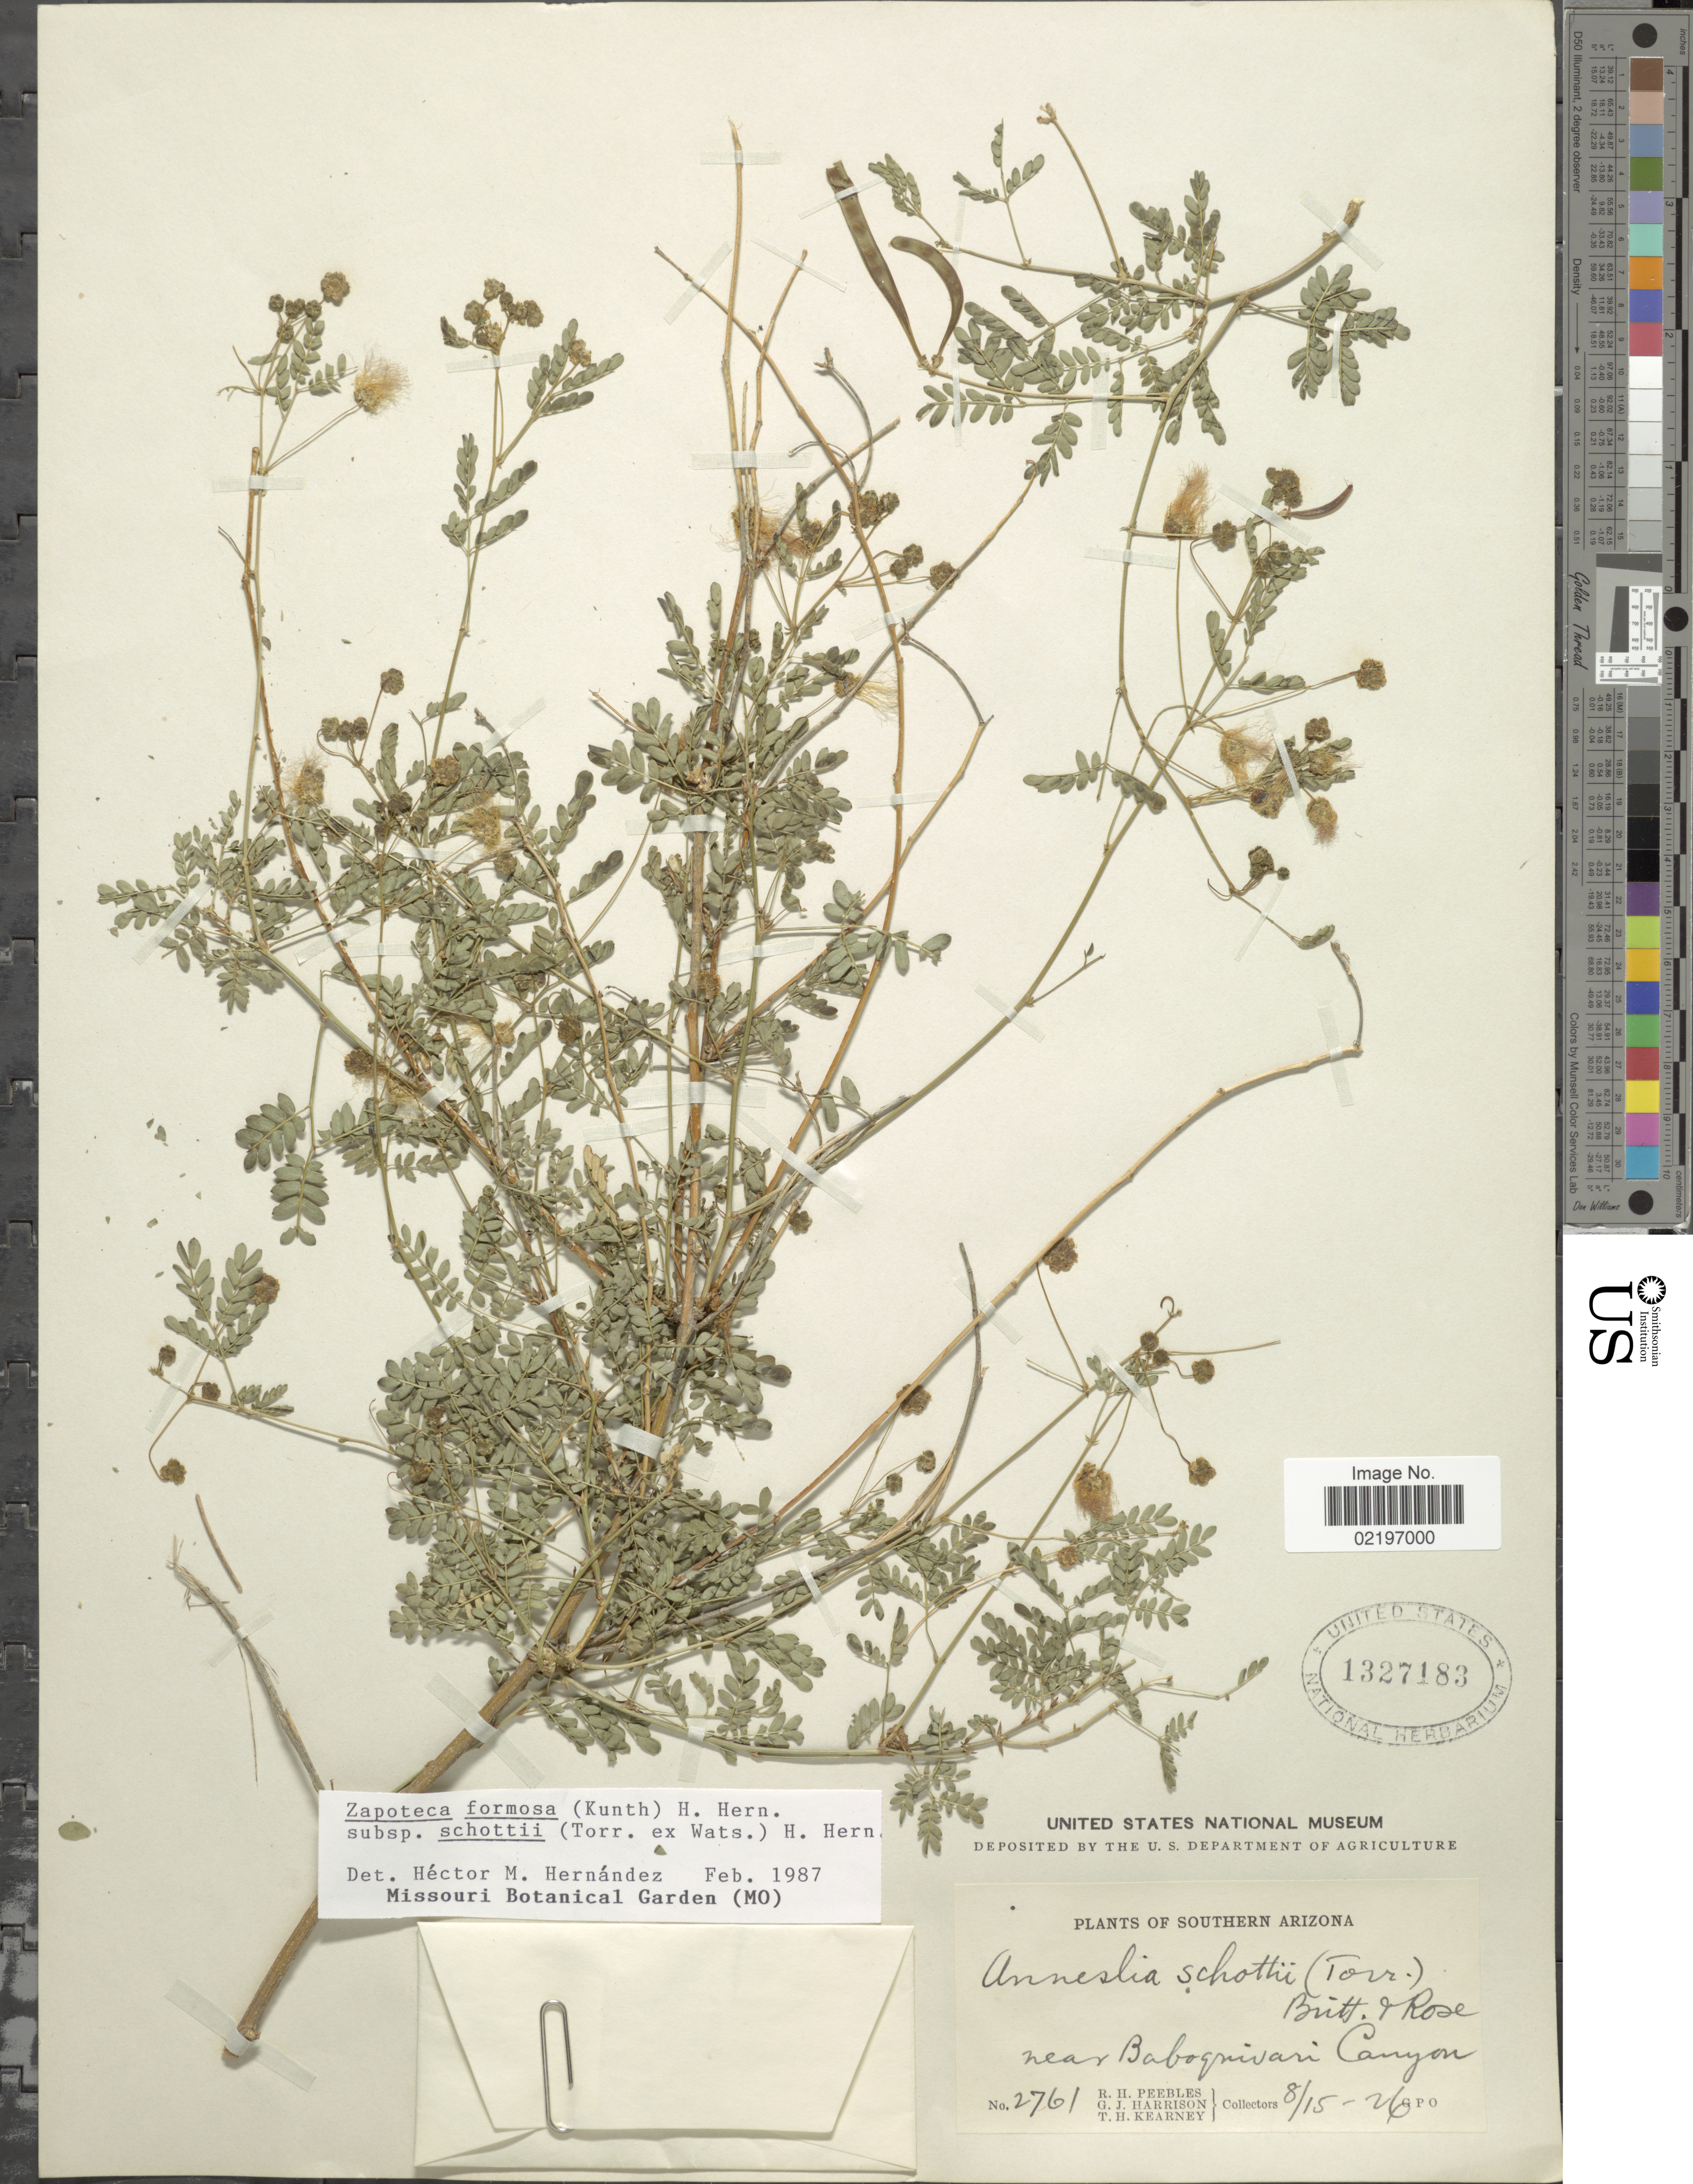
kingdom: Plantae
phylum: Tracheophyta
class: Magnoliopsida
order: Fabales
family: Fabaceae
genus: Zapoteca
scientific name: Zapoteca formosa subsp. schottii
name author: (Torr. ex S. Watson) H.M. Hern.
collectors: R. H. Peebles, G. J. Harrison & T. H. Kearney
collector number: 2761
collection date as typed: Transcribed d/m/y: 15/8/26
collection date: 1926-08-15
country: United States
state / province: Arizona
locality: Southern Arizona. Baboquivari Canyon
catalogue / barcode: US 1327183